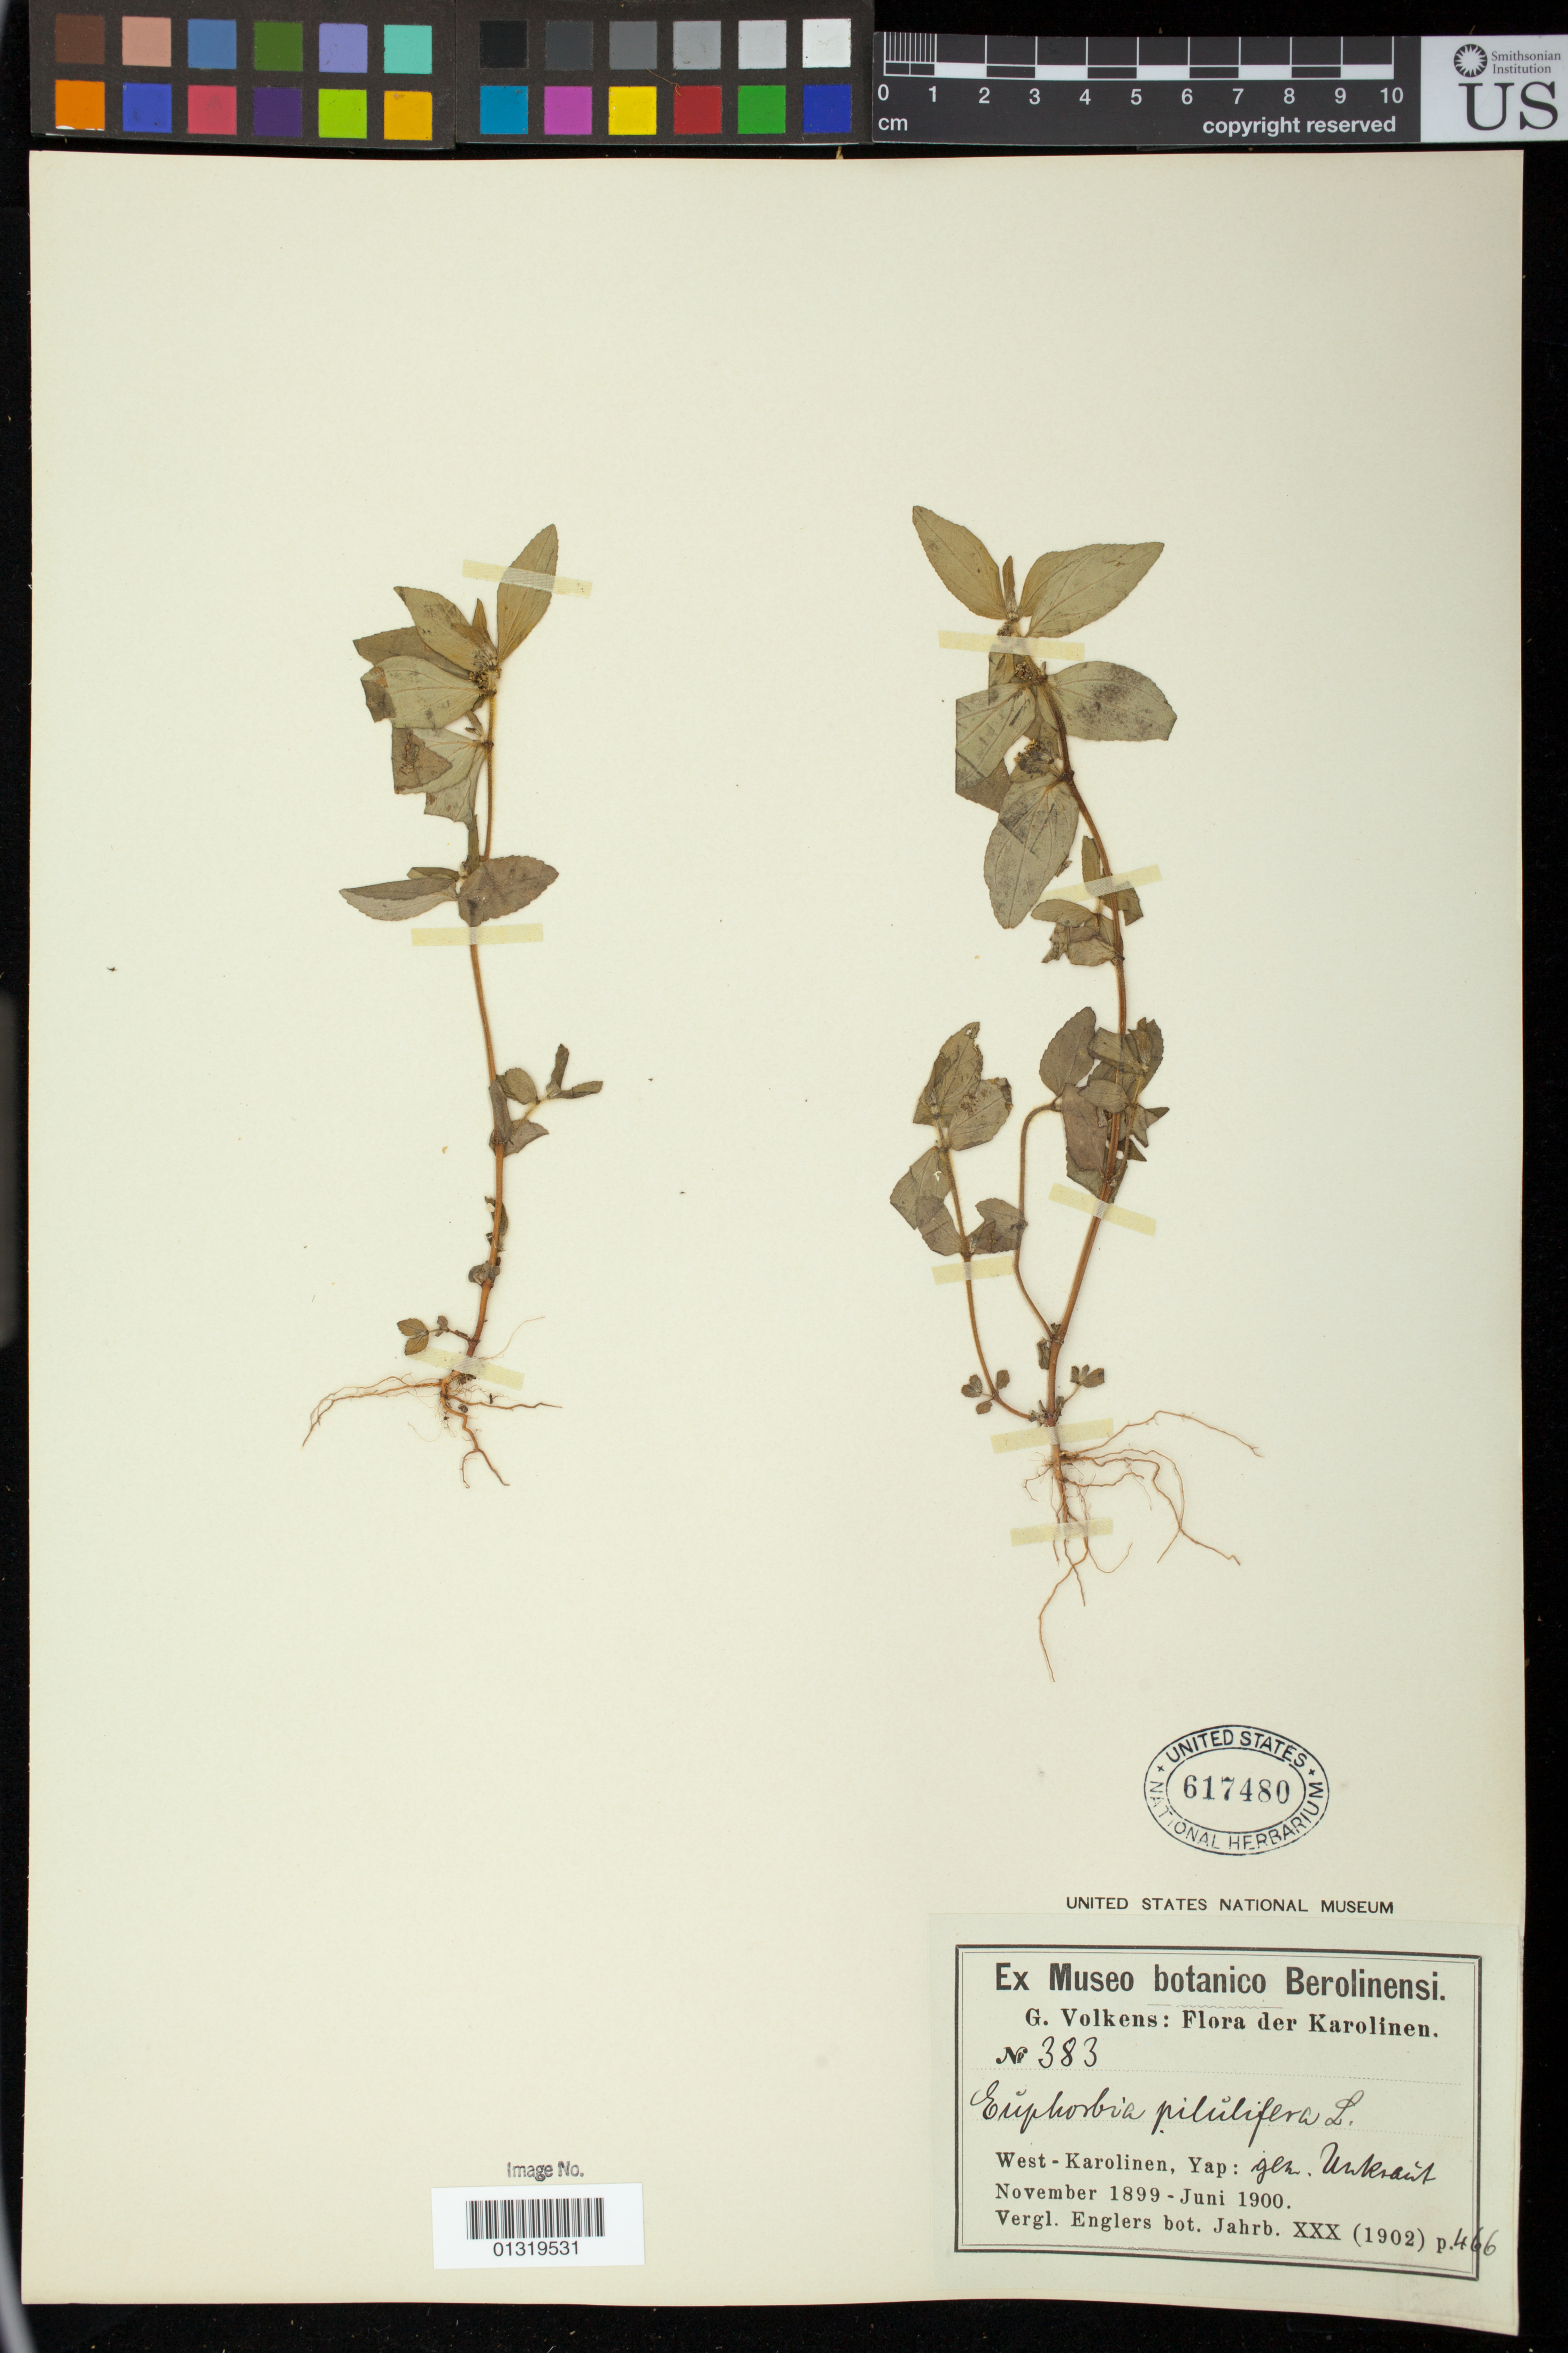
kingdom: Plantae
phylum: Tracheophyta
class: Magnoliopsida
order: Malpighiales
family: Euphorbiaceae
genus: Euphorbia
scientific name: Euphorbia hirta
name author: L.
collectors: G. Volkens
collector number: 383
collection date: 1899-11/1900-06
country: Micronesia, Federated States of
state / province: Yap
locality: West-Karolinen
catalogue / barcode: US 617480